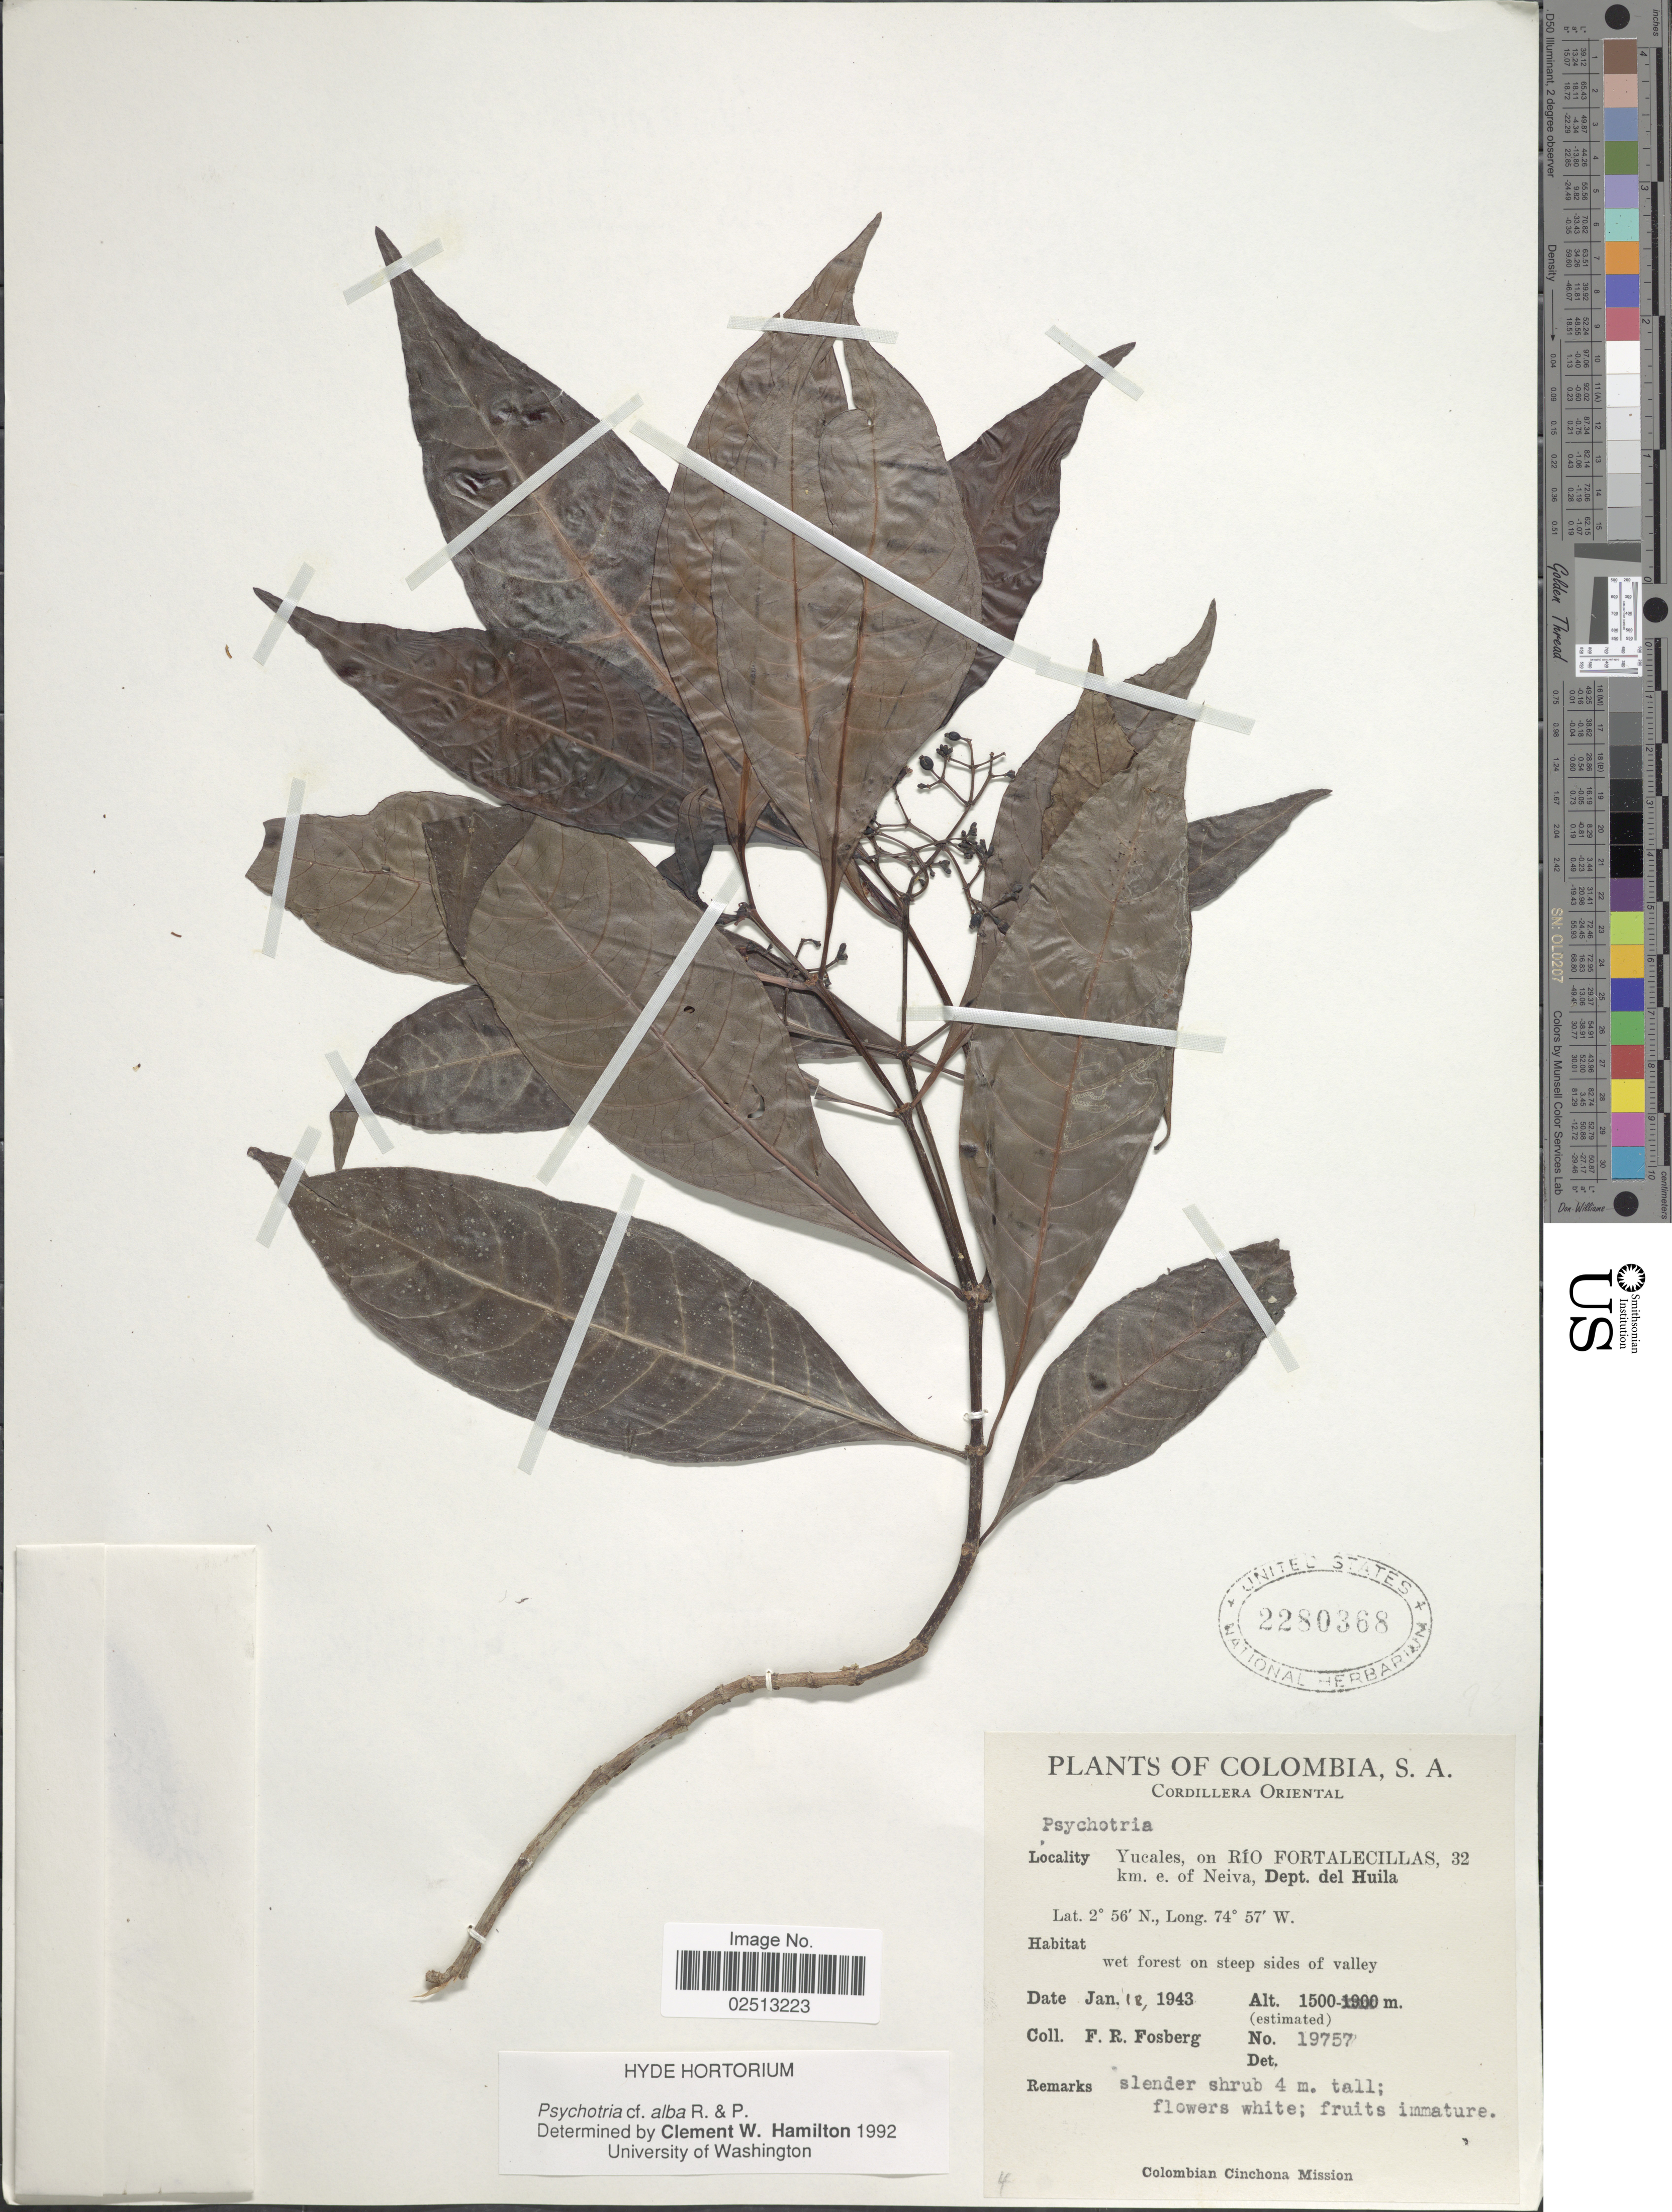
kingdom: Plantae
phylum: Tracheophyta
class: Magnoliopsida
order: Gentianales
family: Rubiaceae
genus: Psychotria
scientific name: Psychotria alba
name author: Ruiz & Pav.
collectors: F. R. Fosberg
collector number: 19757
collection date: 1943-01-18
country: Colombia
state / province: Huila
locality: Yucales, on Rio Fortalecillas, 32 km. e. of Neiva, Dept. del Huila.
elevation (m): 1500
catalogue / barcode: US 2280368